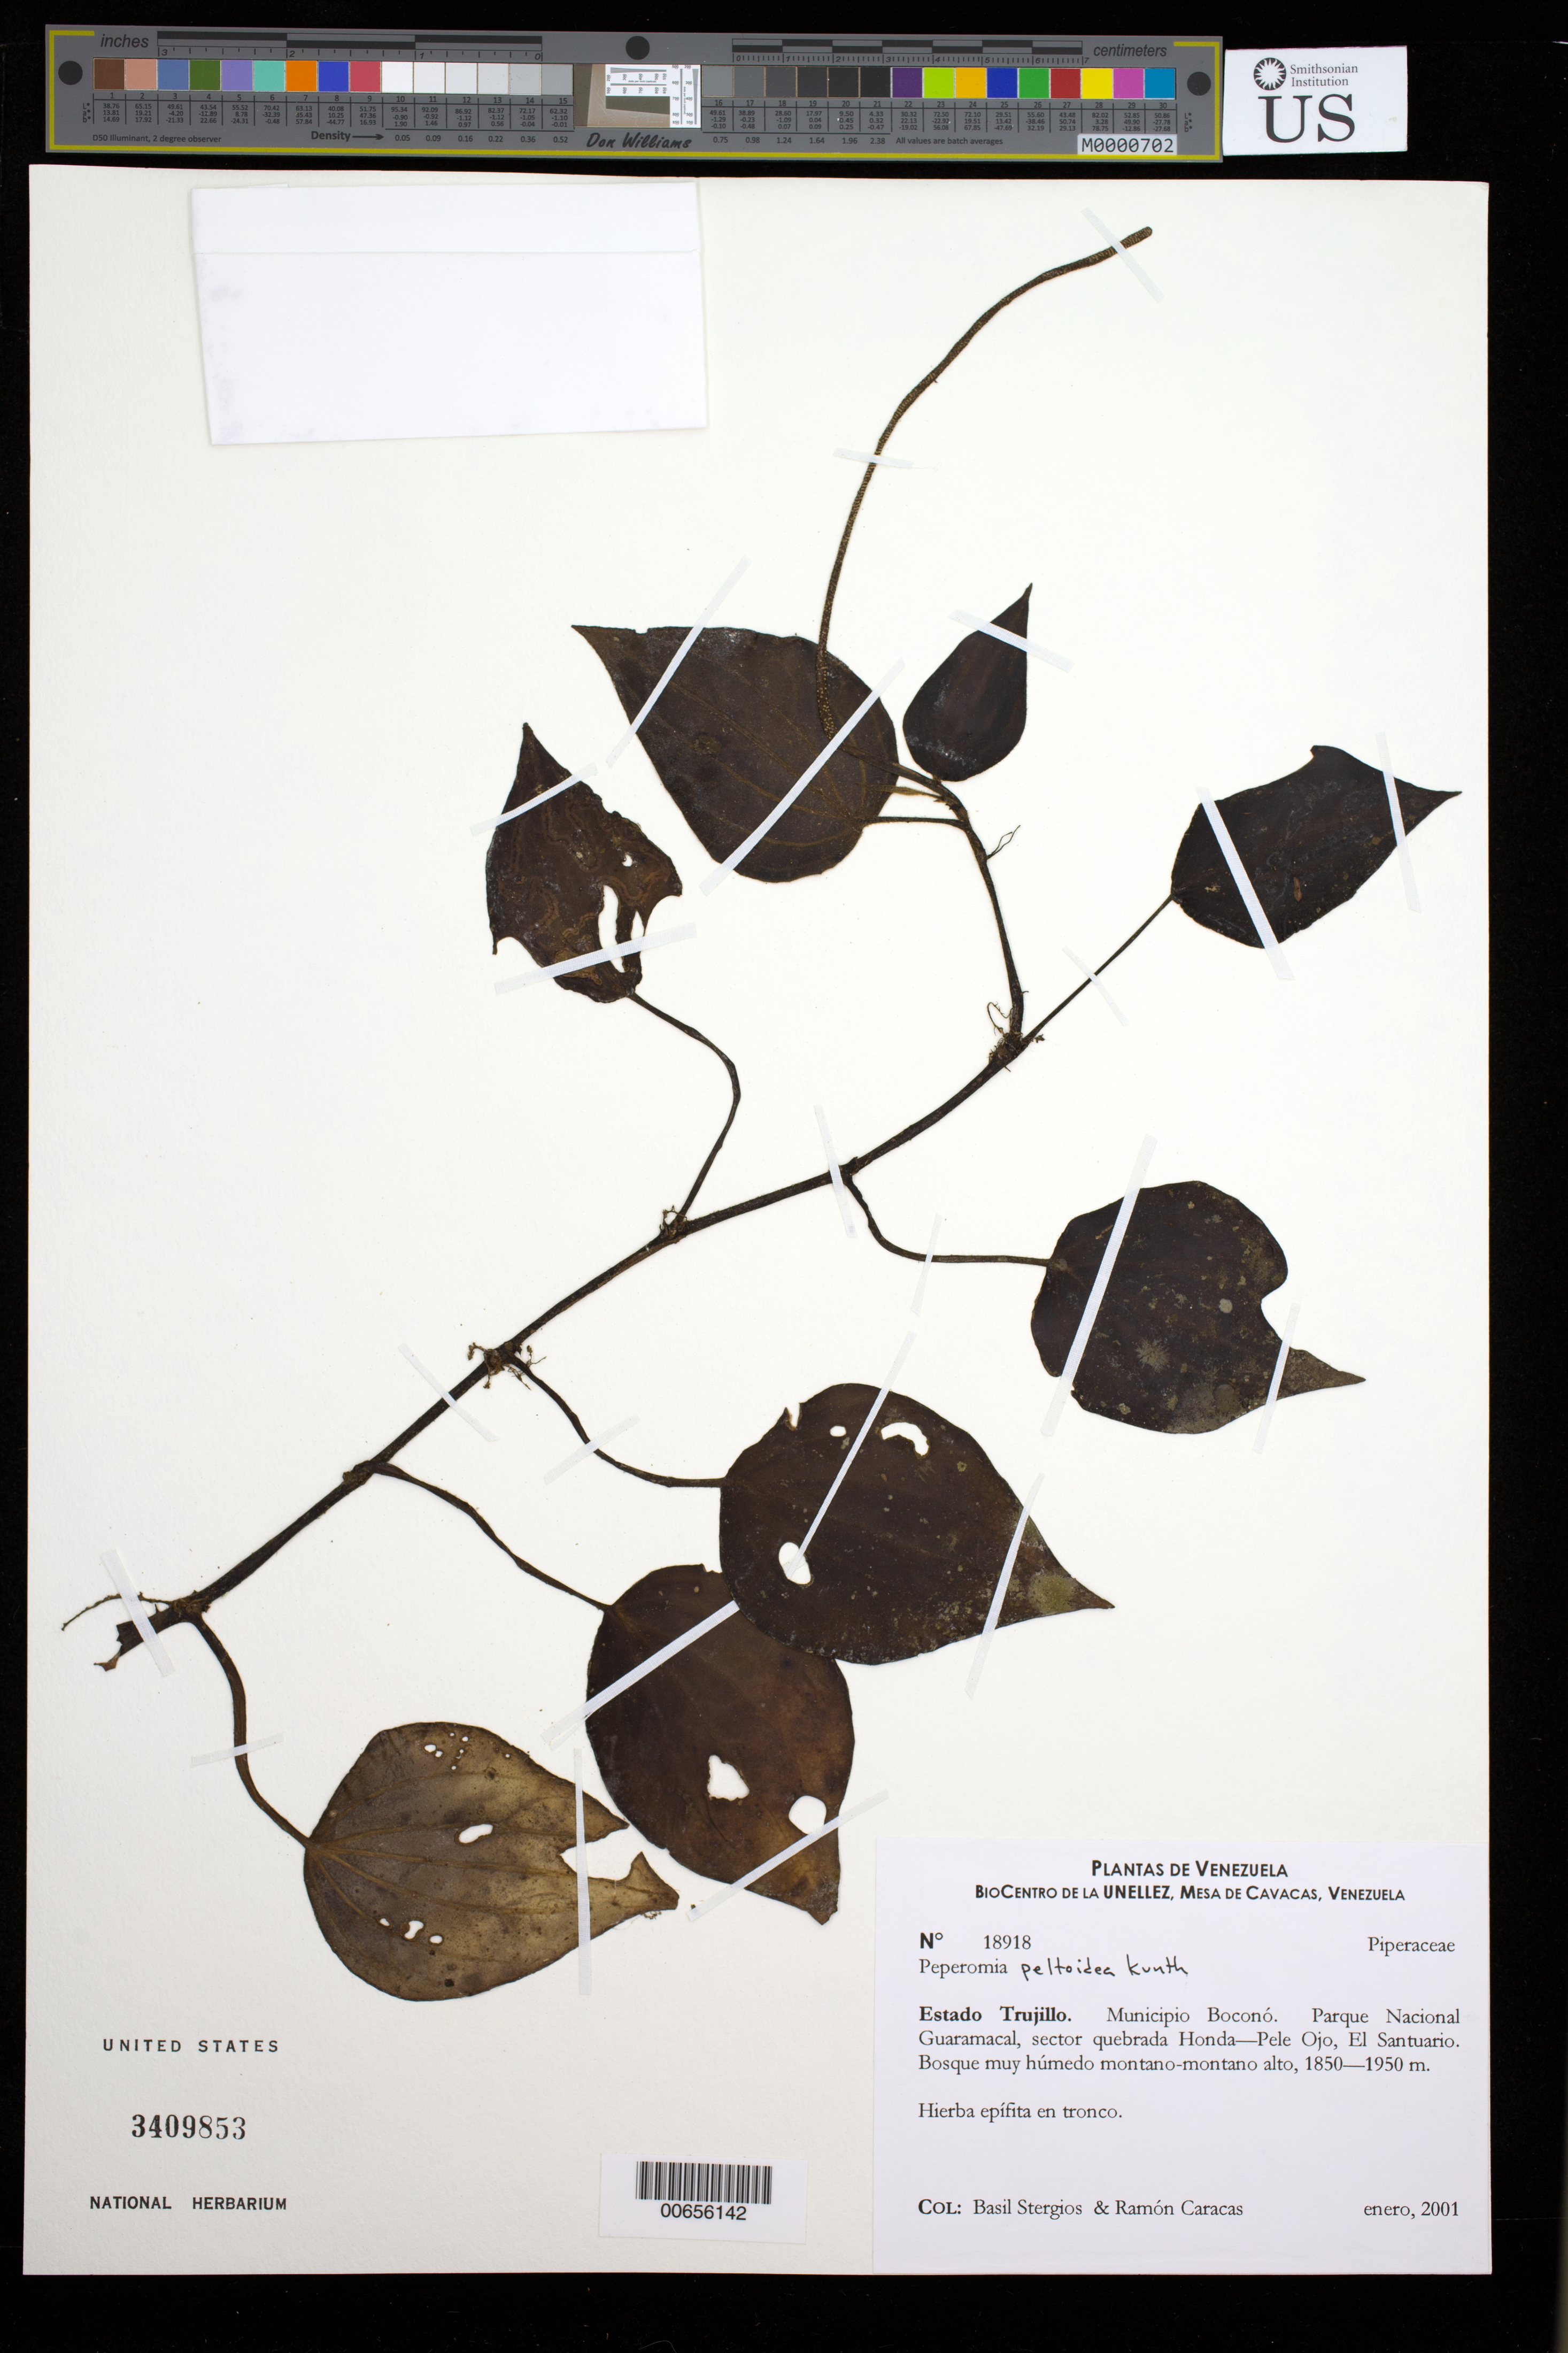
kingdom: Plantae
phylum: Tracheophyta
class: Magnoliopsida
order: Piperales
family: Piperaceae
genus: Peperomia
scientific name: Peperomia peltoidea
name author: Kunth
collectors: B. G. Stergios & R. Caracas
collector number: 18918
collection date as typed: Jan 2001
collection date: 2001-01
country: Venezuela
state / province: Trujillo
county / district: Boconó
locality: Parque Nacional Guaramacal, sector quebrada Honda-Pele Ojo, El Santuario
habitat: Bosque muy húmedo montano-montano alto.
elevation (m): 1850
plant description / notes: CTES, NY, PORT, US, VEN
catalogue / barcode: US 3409853